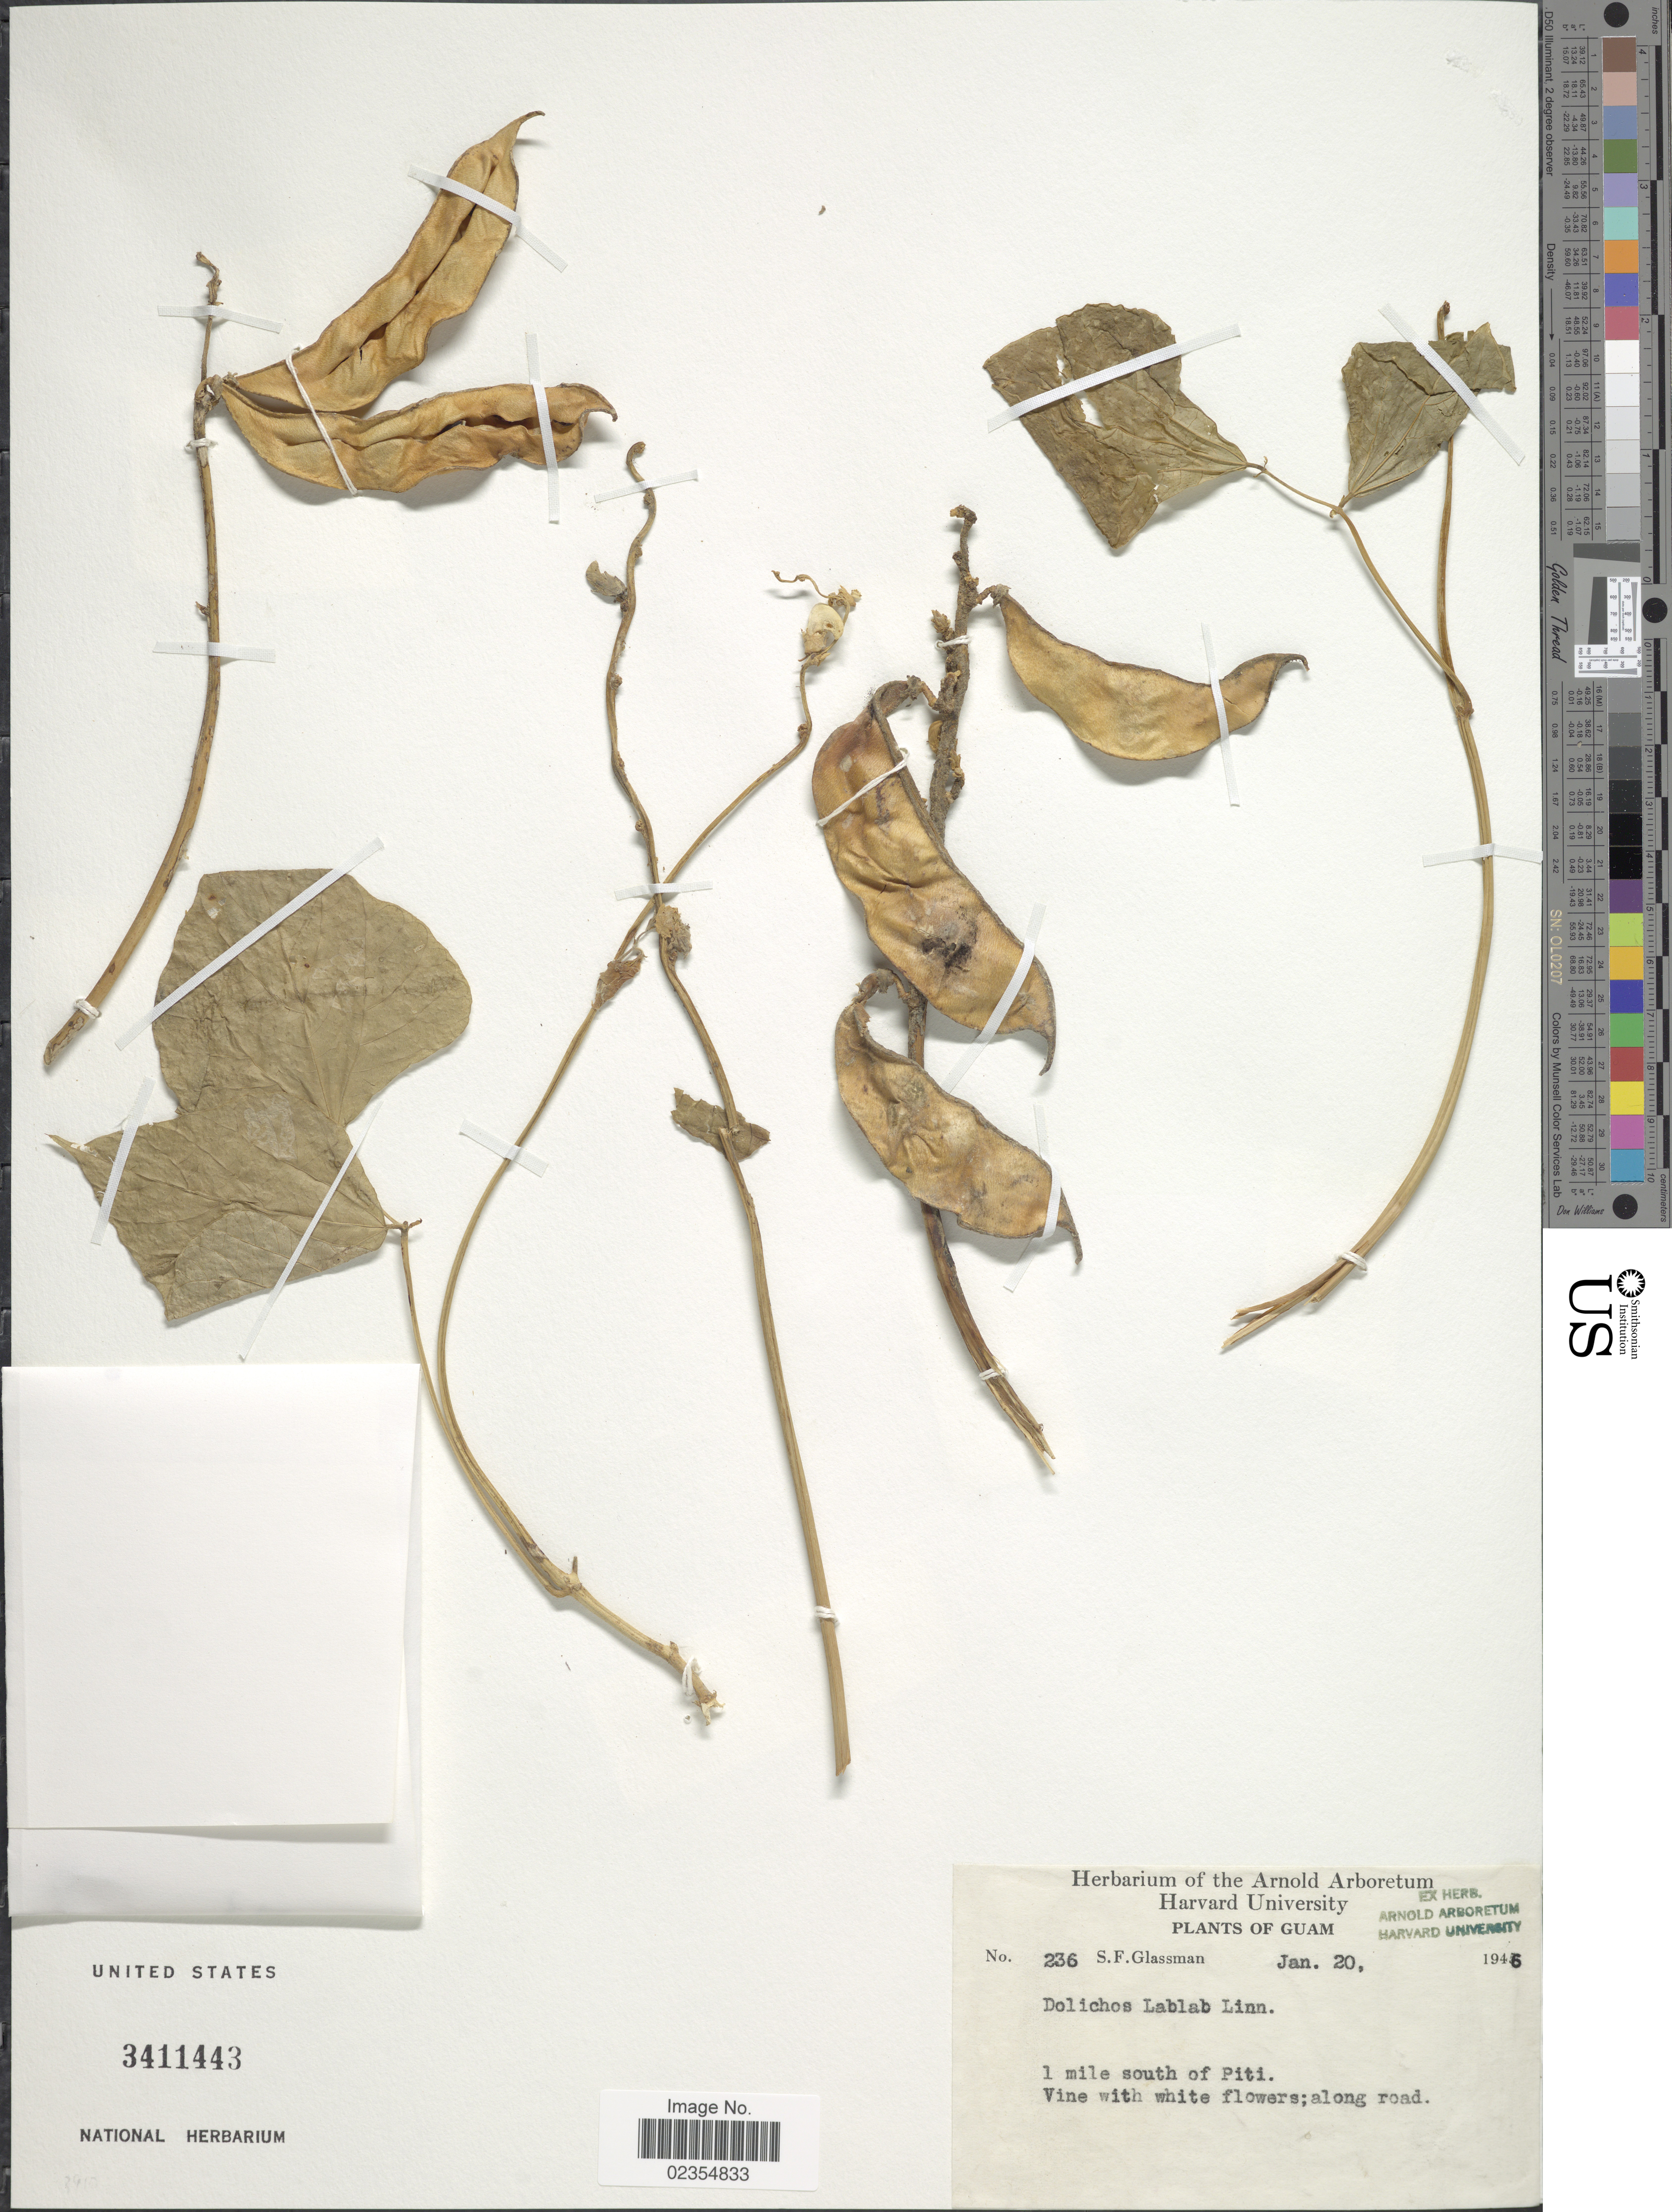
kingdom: Plantae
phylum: Tracheophyta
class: Magnoliopsida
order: Fabales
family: Fabaceae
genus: Lablab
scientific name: Lablab purpureus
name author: (L.) Sweet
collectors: S. F. Glassman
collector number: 236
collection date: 1946-01-20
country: Guam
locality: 1 mile south of Piti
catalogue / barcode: US 3411443